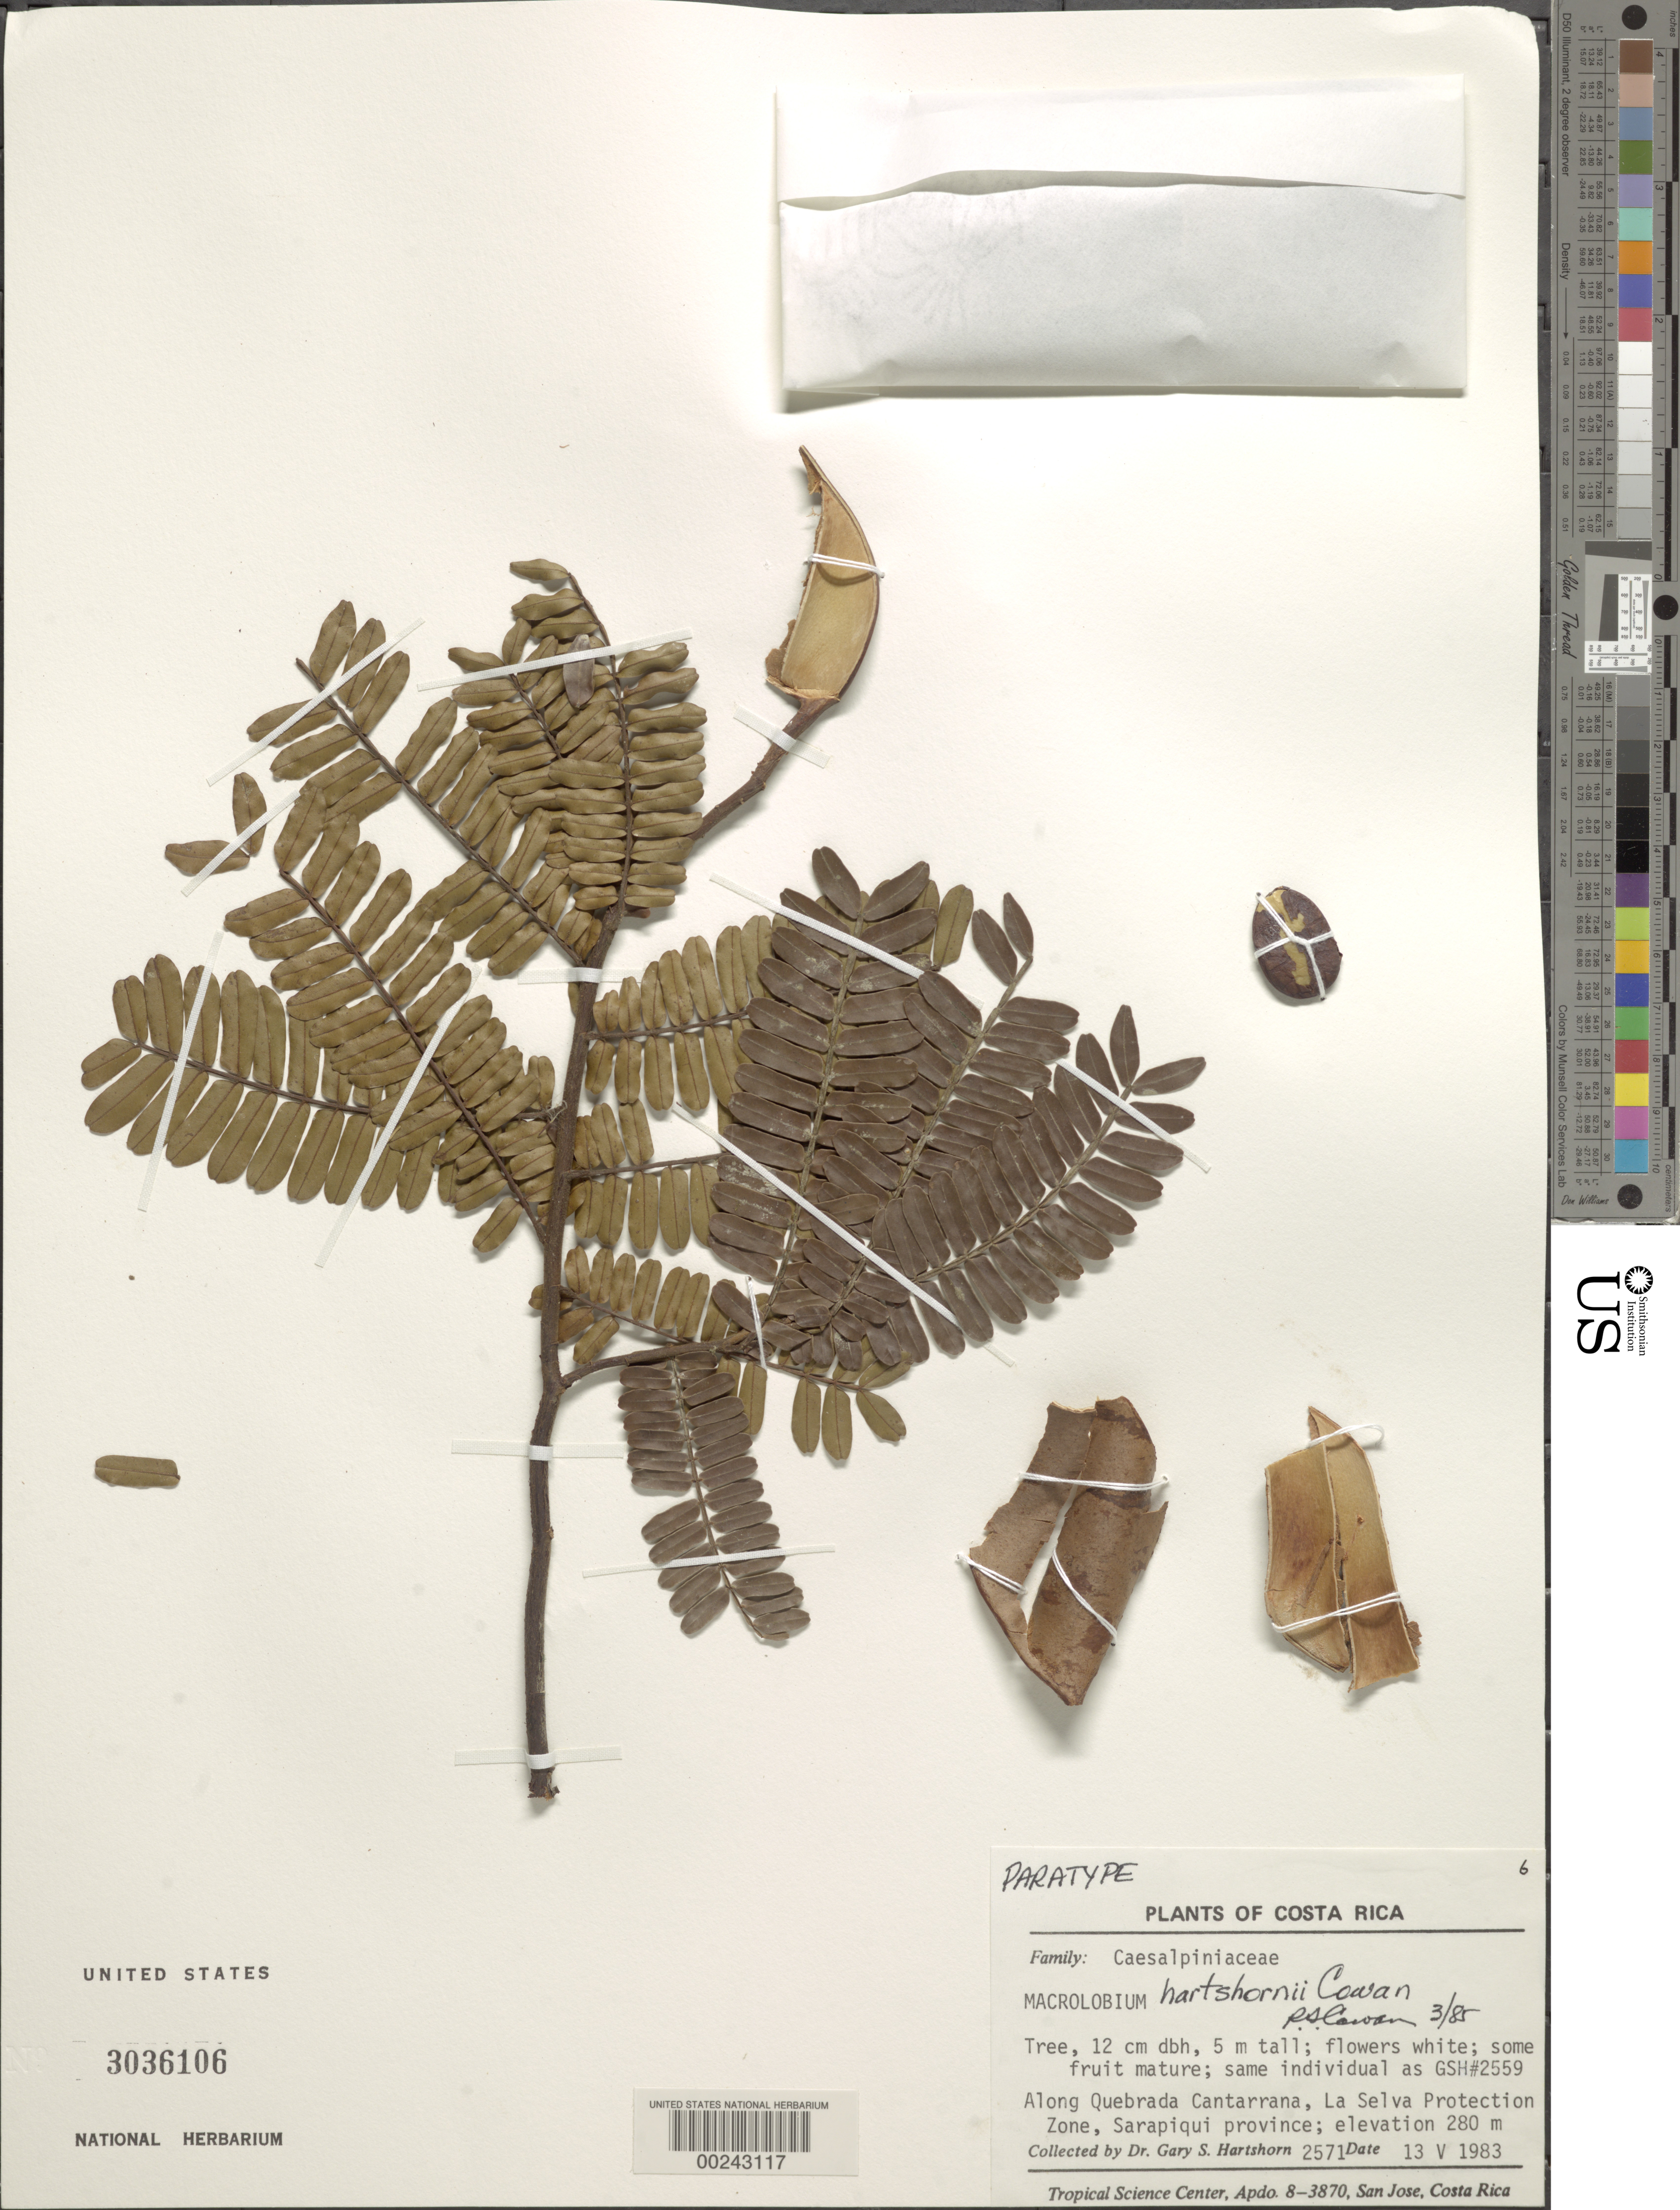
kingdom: Plantae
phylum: Tracheophyta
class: Magnoliopsida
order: Fabales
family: Fabaceae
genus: Macrolobium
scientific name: Macrolobium hartshornii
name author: R.S. Cowan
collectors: G. Hartshorn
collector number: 2571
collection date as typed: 13 May 1985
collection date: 1985-05-13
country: Costa Rica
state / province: Heredia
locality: La selva protection zone, along quebrada cantarana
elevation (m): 280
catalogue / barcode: US 3036106